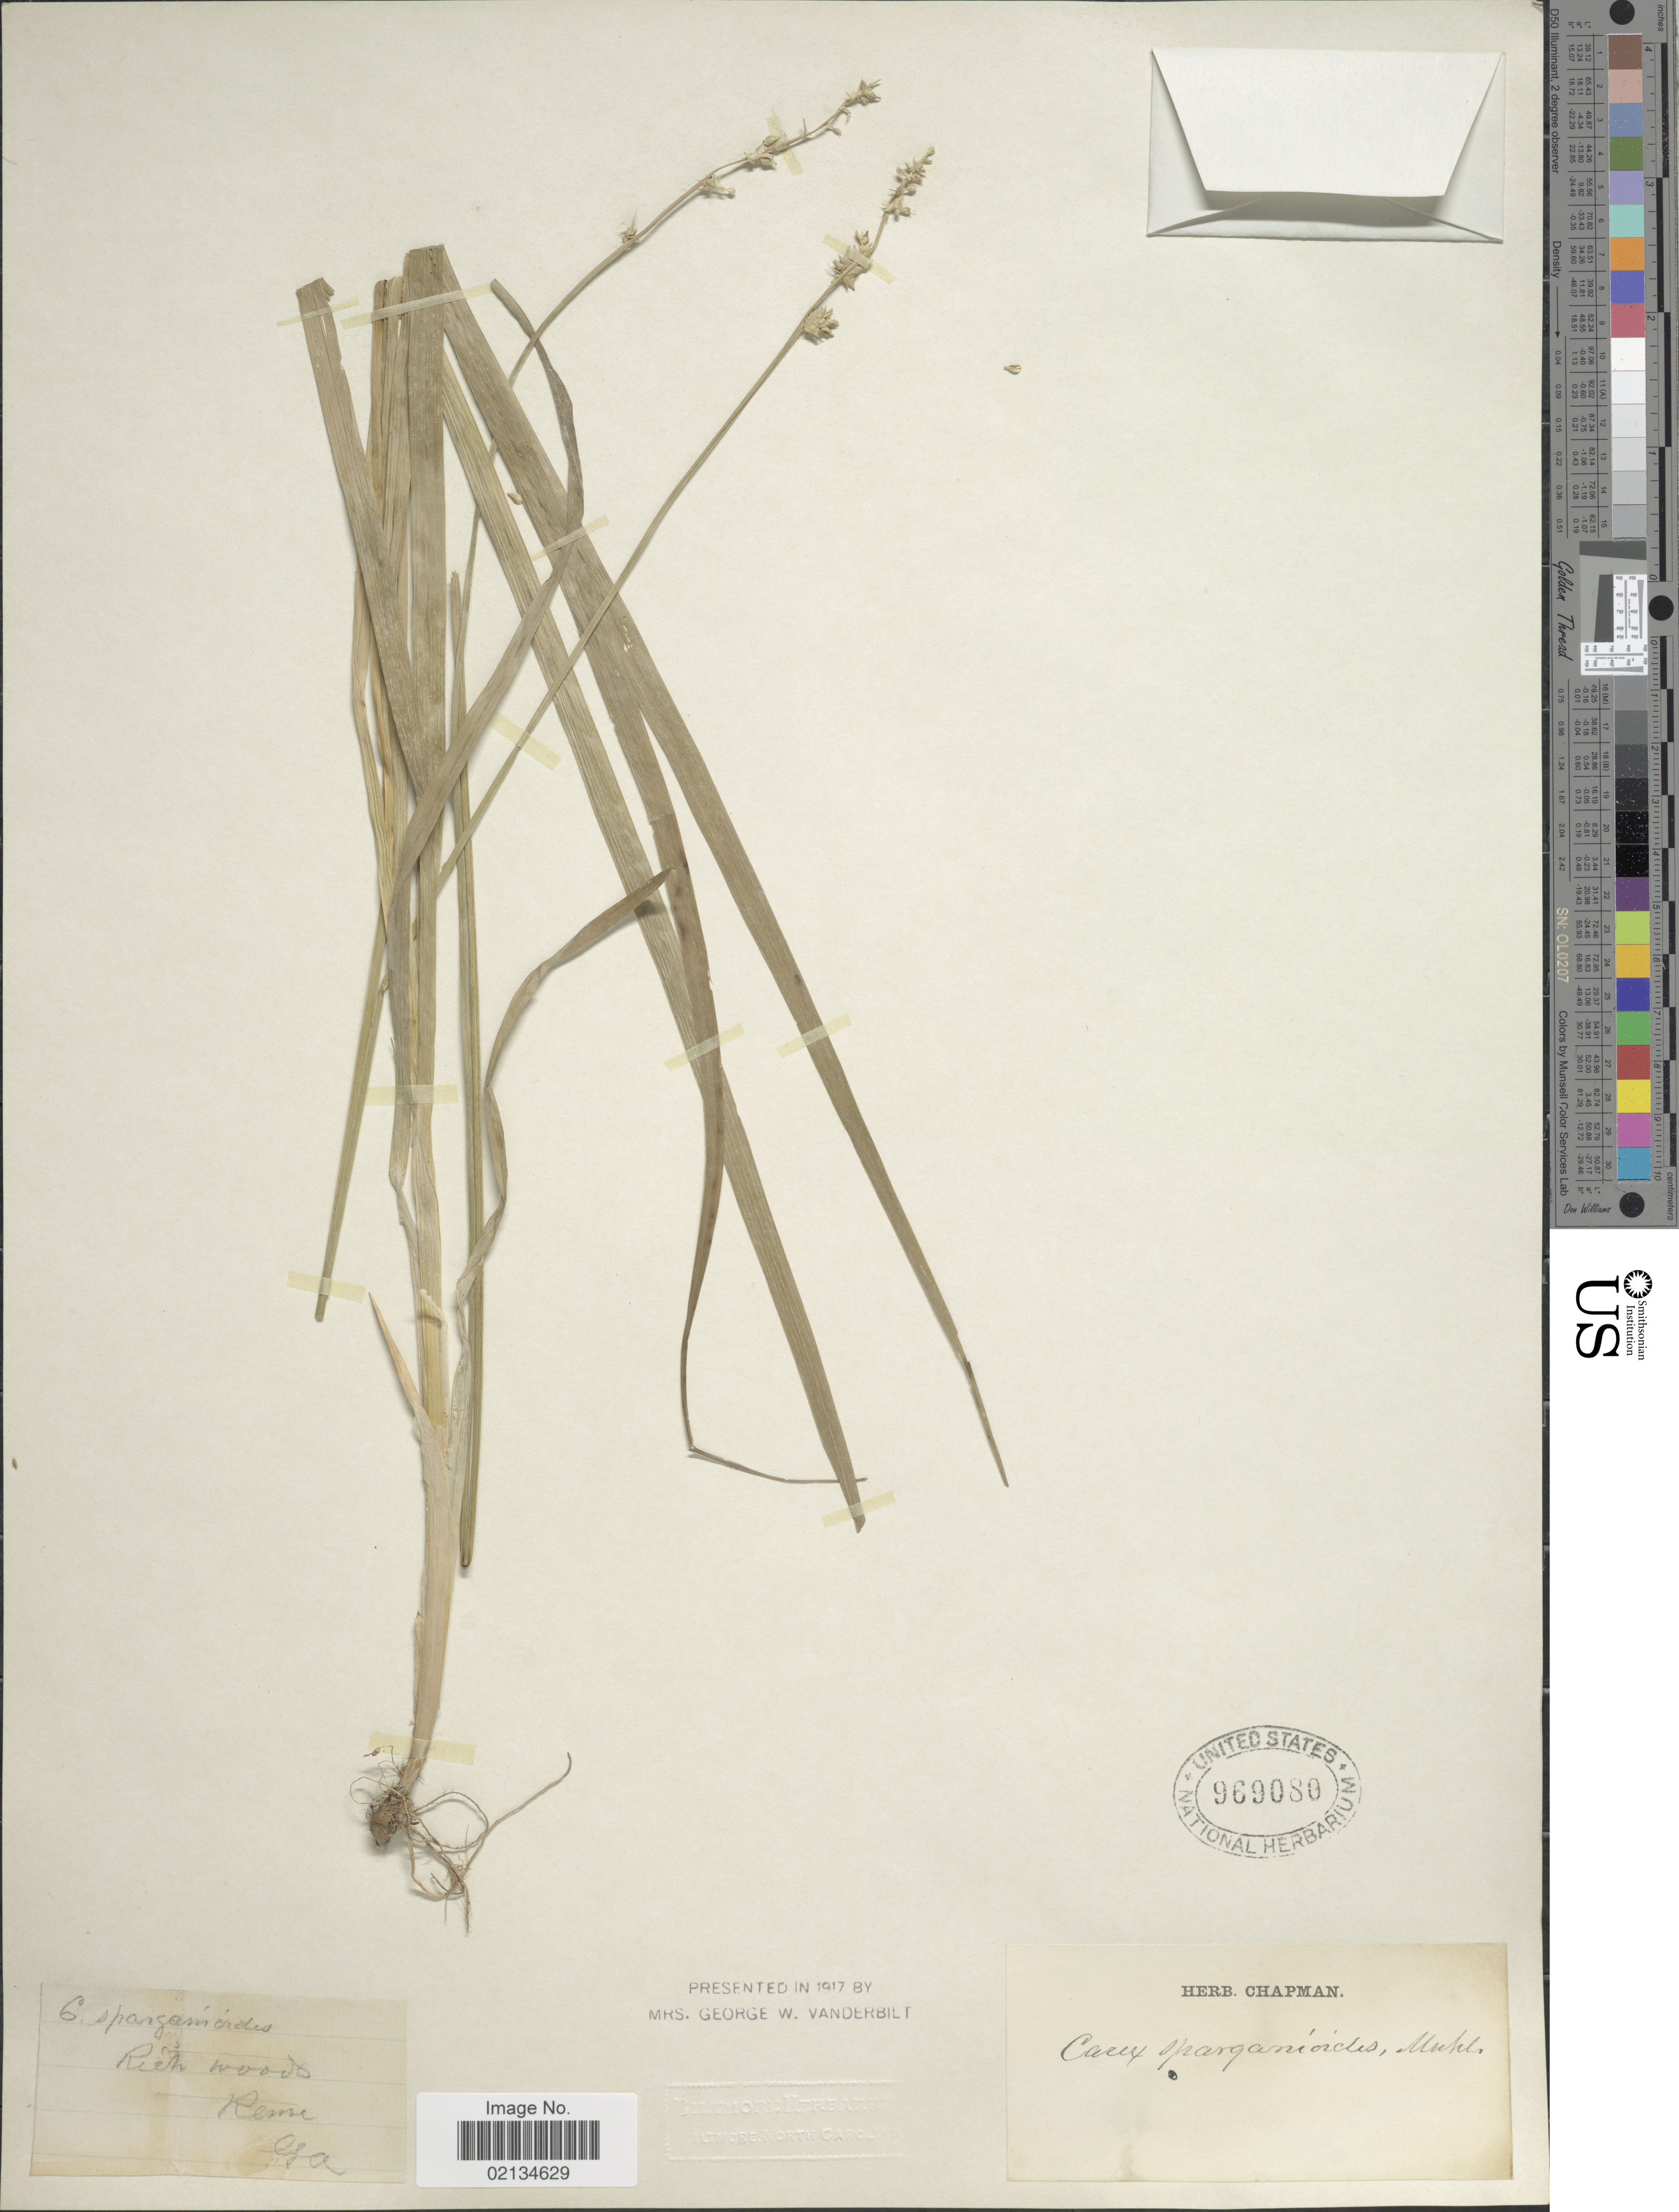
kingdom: Plantae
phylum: Tracheophyta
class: Liliopsida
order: Poales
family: Cyperaceae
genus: Carex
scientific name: Carex sparganioides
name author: Muhl. ex Willd.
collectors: ex herb. Chapman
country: United States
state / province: Georgia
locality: Rome.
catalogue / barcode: US 969080